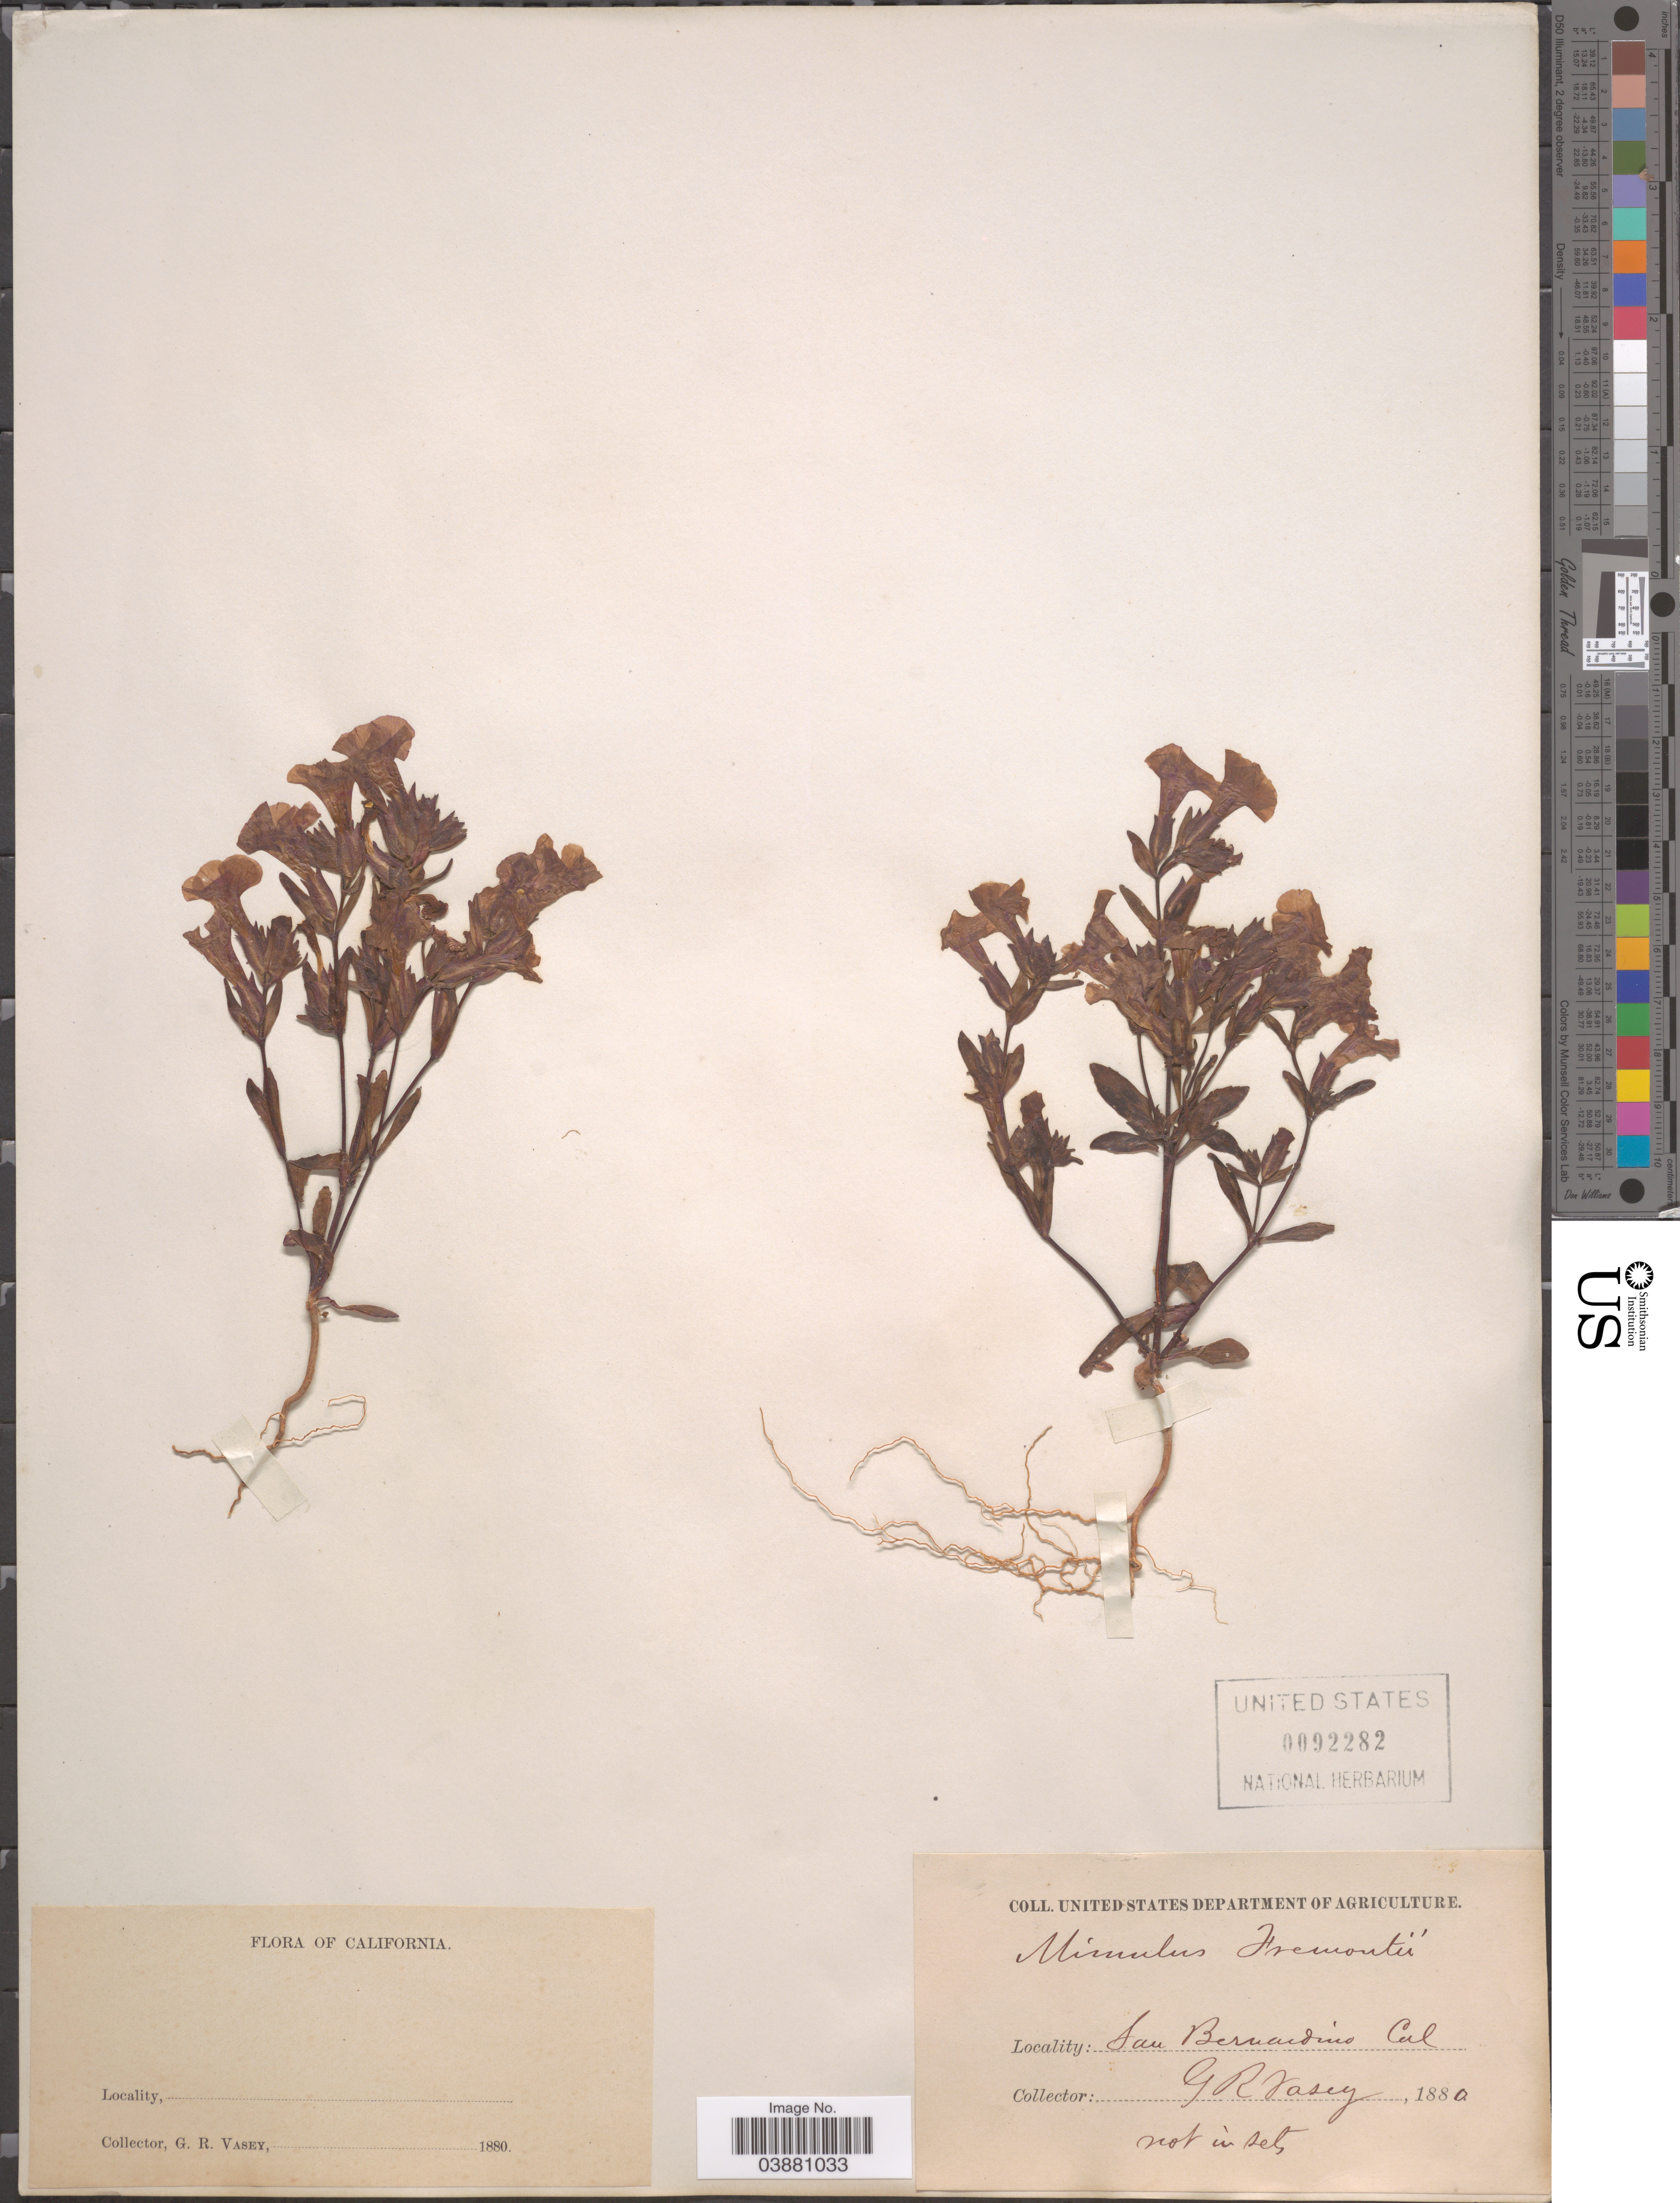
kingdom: Plantae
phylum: Tracheophyta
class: Magnoliopsida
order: Lamiales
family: Phrymaceae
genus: Mimulus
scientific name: Mimulus fremontii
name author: (Benth.) A. Gray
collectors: G. R. Vasey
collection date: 1880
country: United States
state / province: California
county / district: San Bernardino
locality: San Bernardino.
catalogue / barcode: US 92282